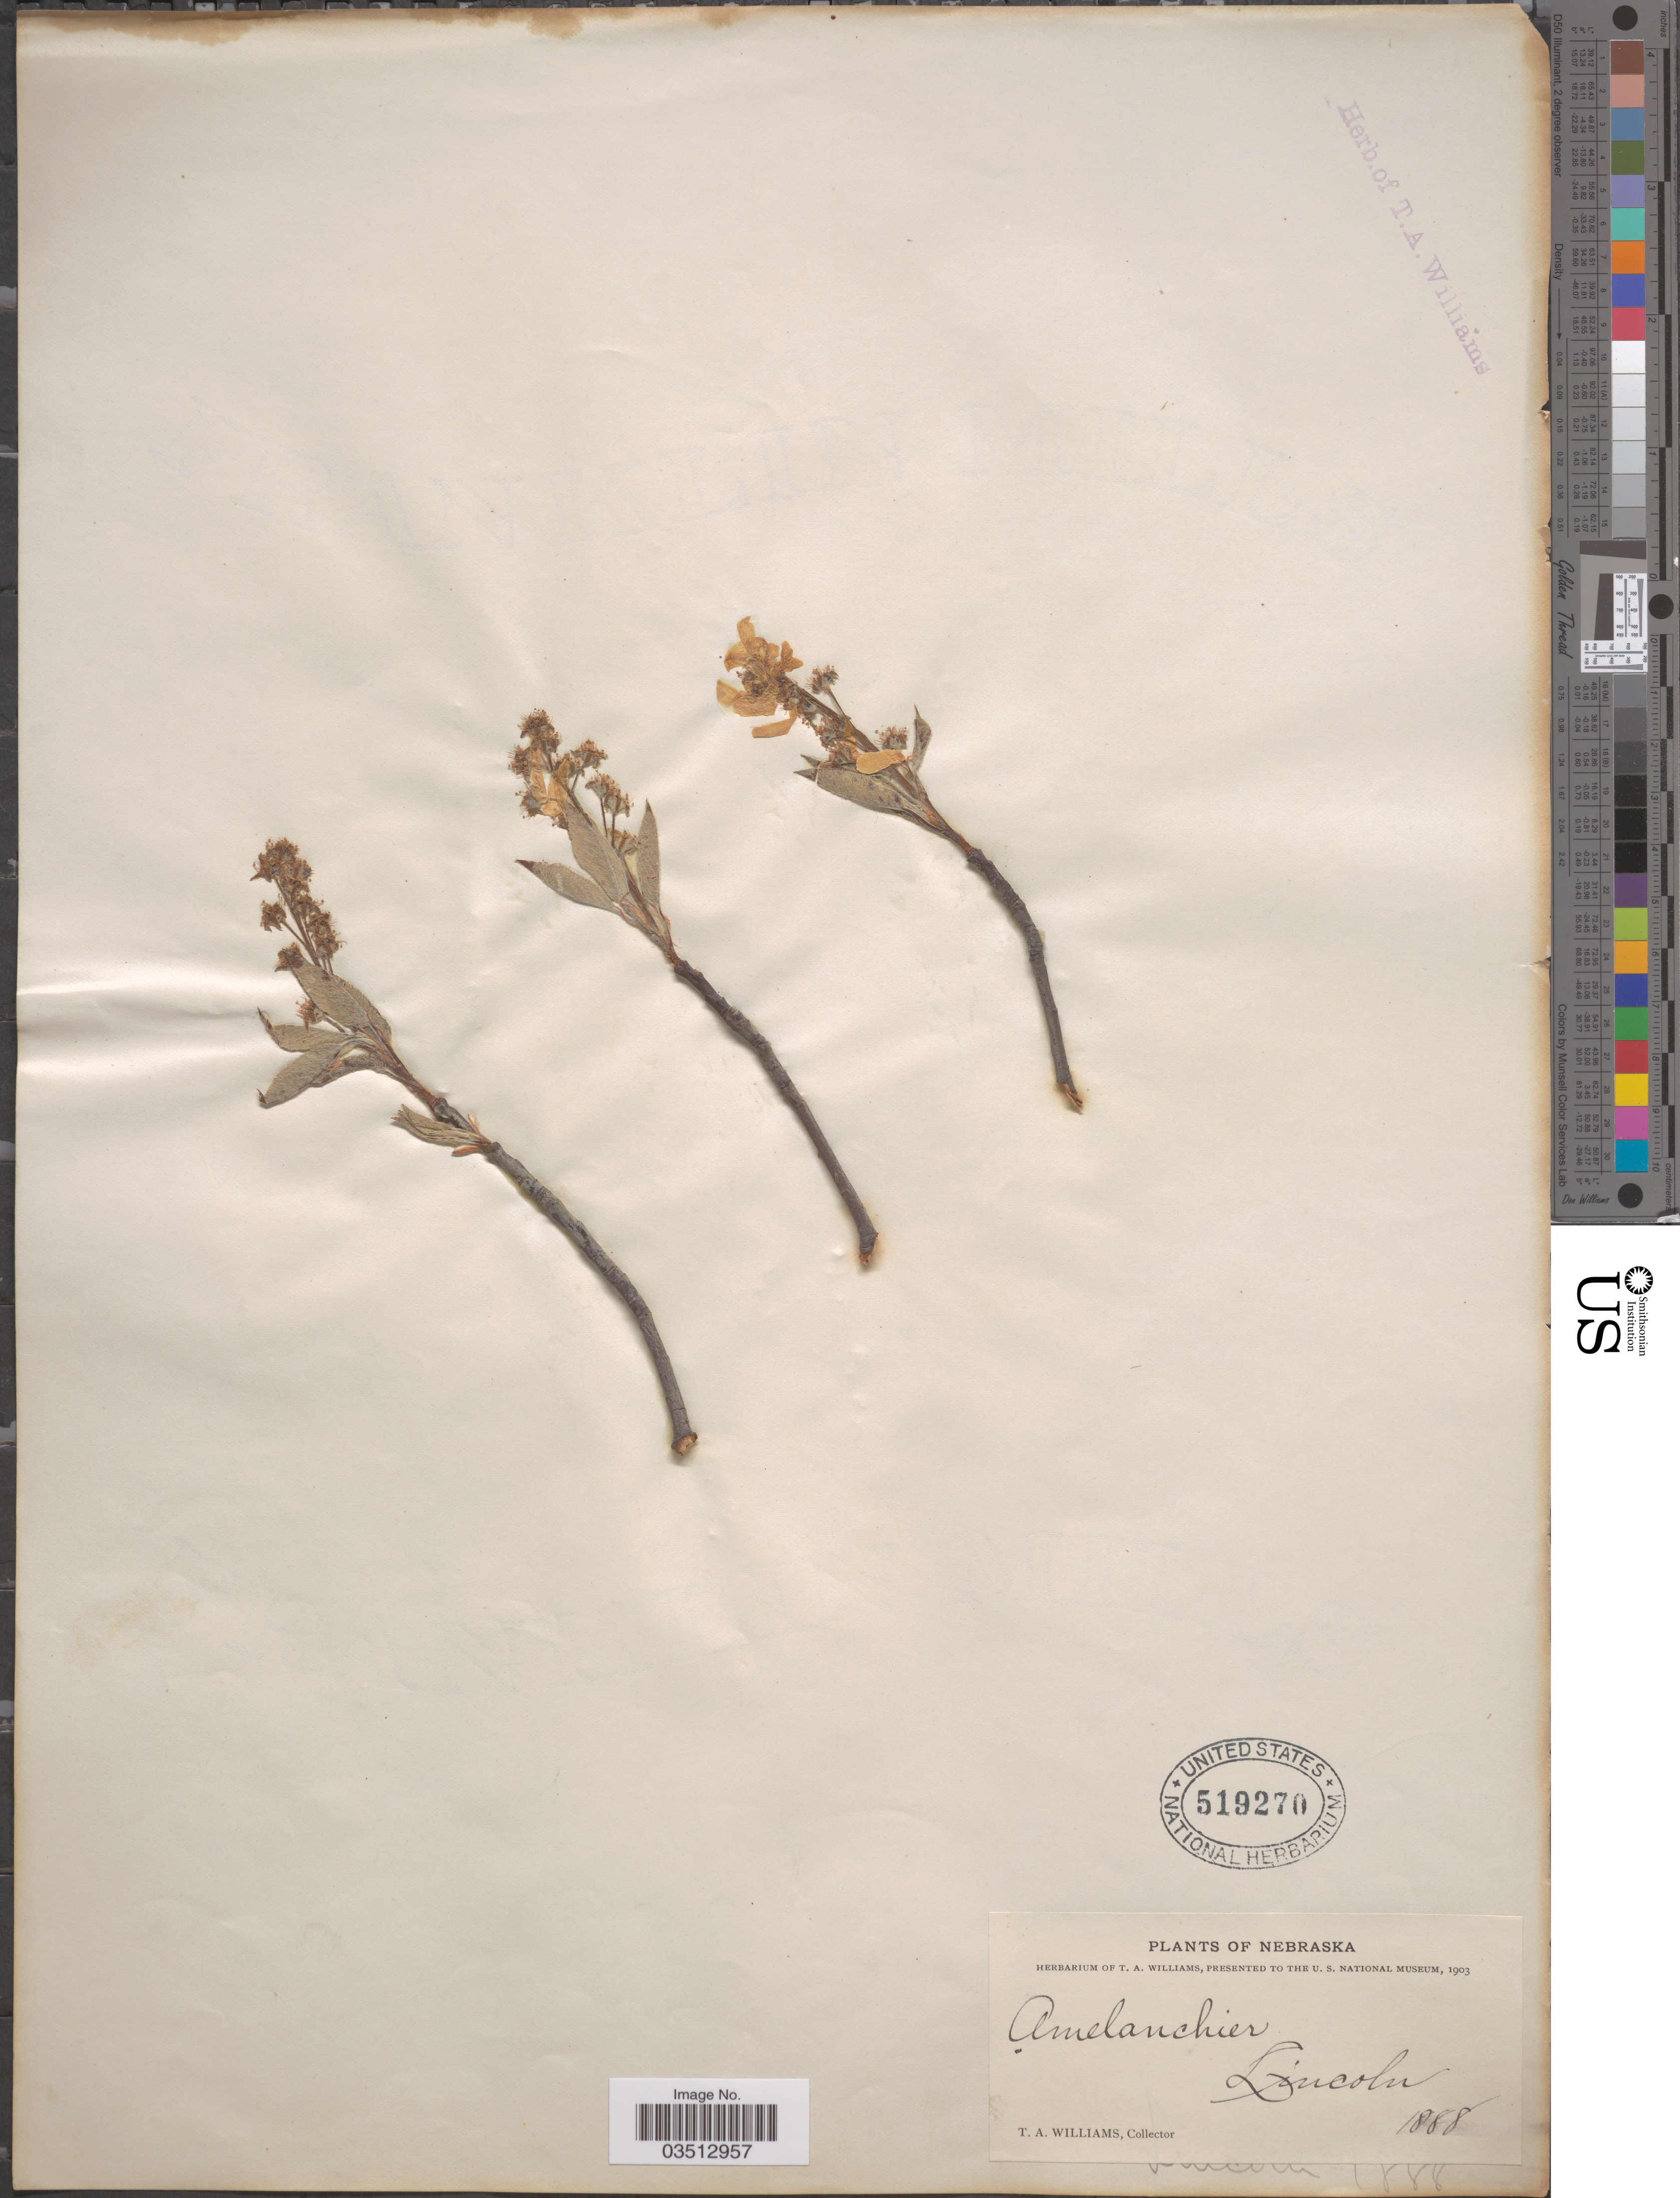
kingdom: Plantae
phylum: Tracheophyta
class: Magnoliopsida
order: Rosales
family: Rosaceae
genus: Amelanchier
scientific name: Amelanchier sp.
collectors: T. Williams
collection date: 1888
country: United States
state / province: Nebraska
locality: Lincoln.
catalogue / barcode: US 519270